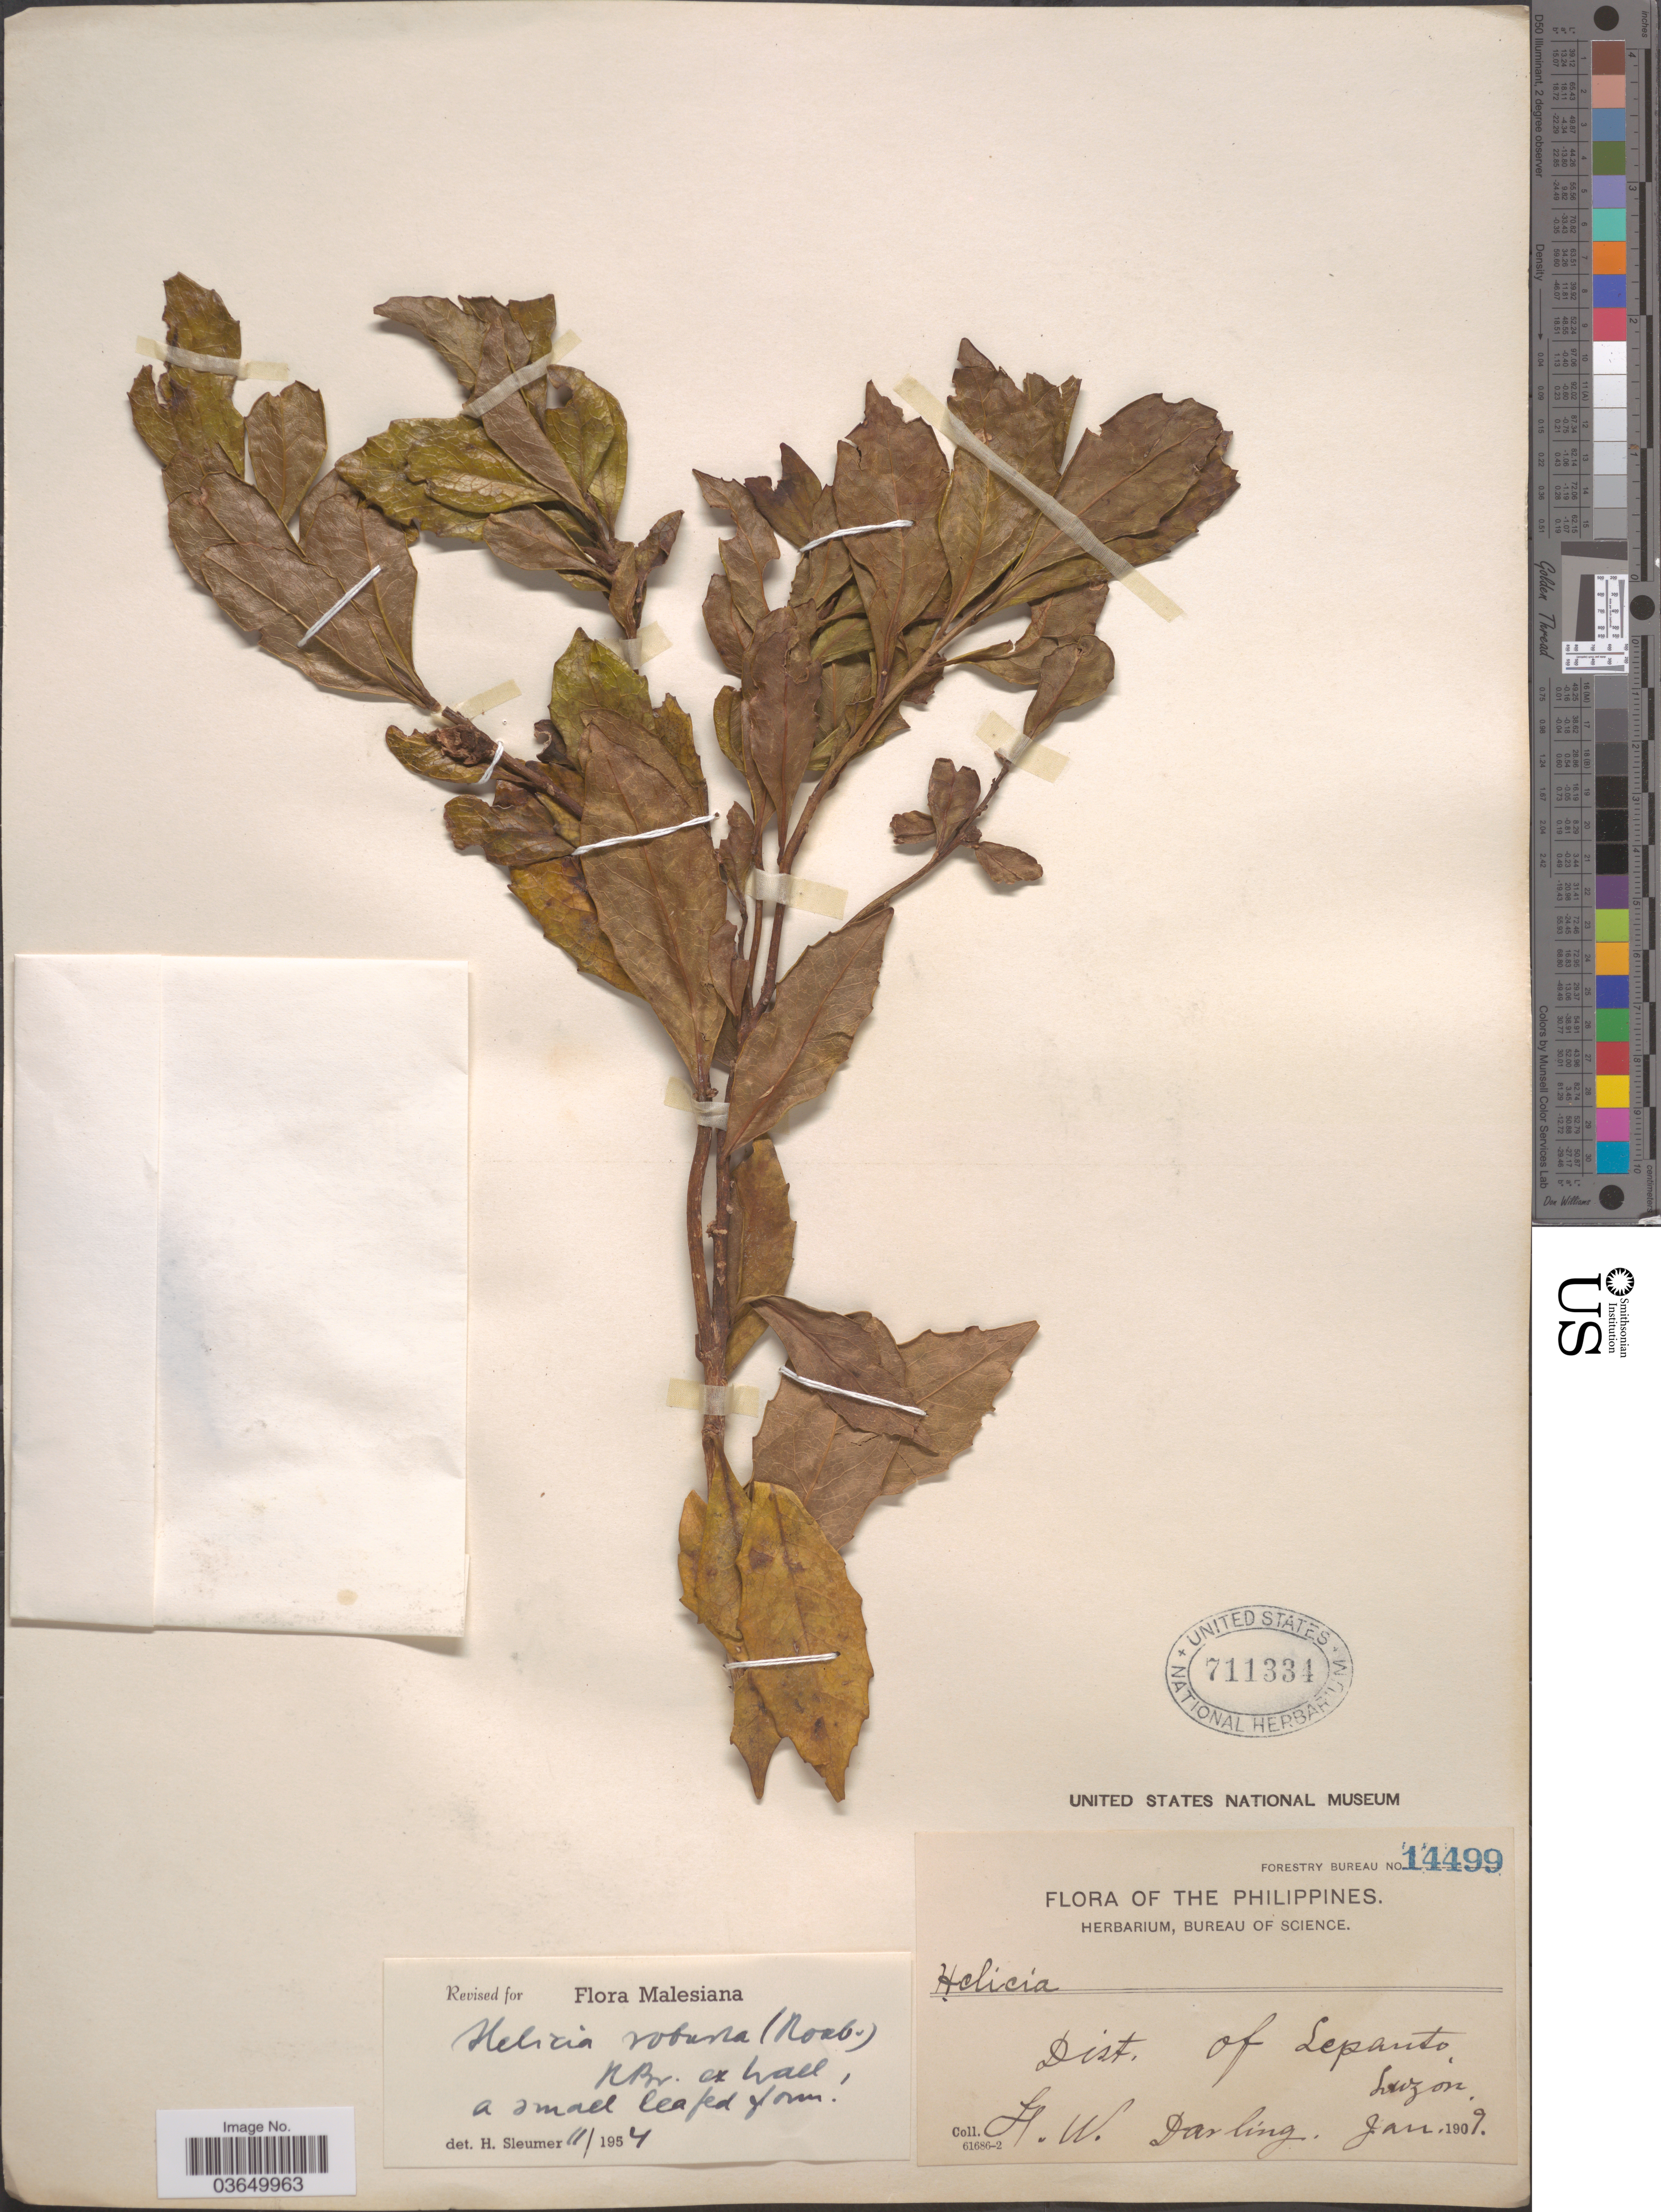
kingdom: Plantae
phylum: Tracheophyta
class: Magnoliopsida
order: Proteales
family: Proteaceae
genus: Helicia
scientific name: Helicia robusta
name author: (Roxb.) R. Br. ex Blume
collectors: F. Darling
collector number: Forestry Bureau 14499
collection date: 1909-01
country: Philippines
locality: Dist. of Lepanto. Luzon.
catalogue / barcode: US 711334